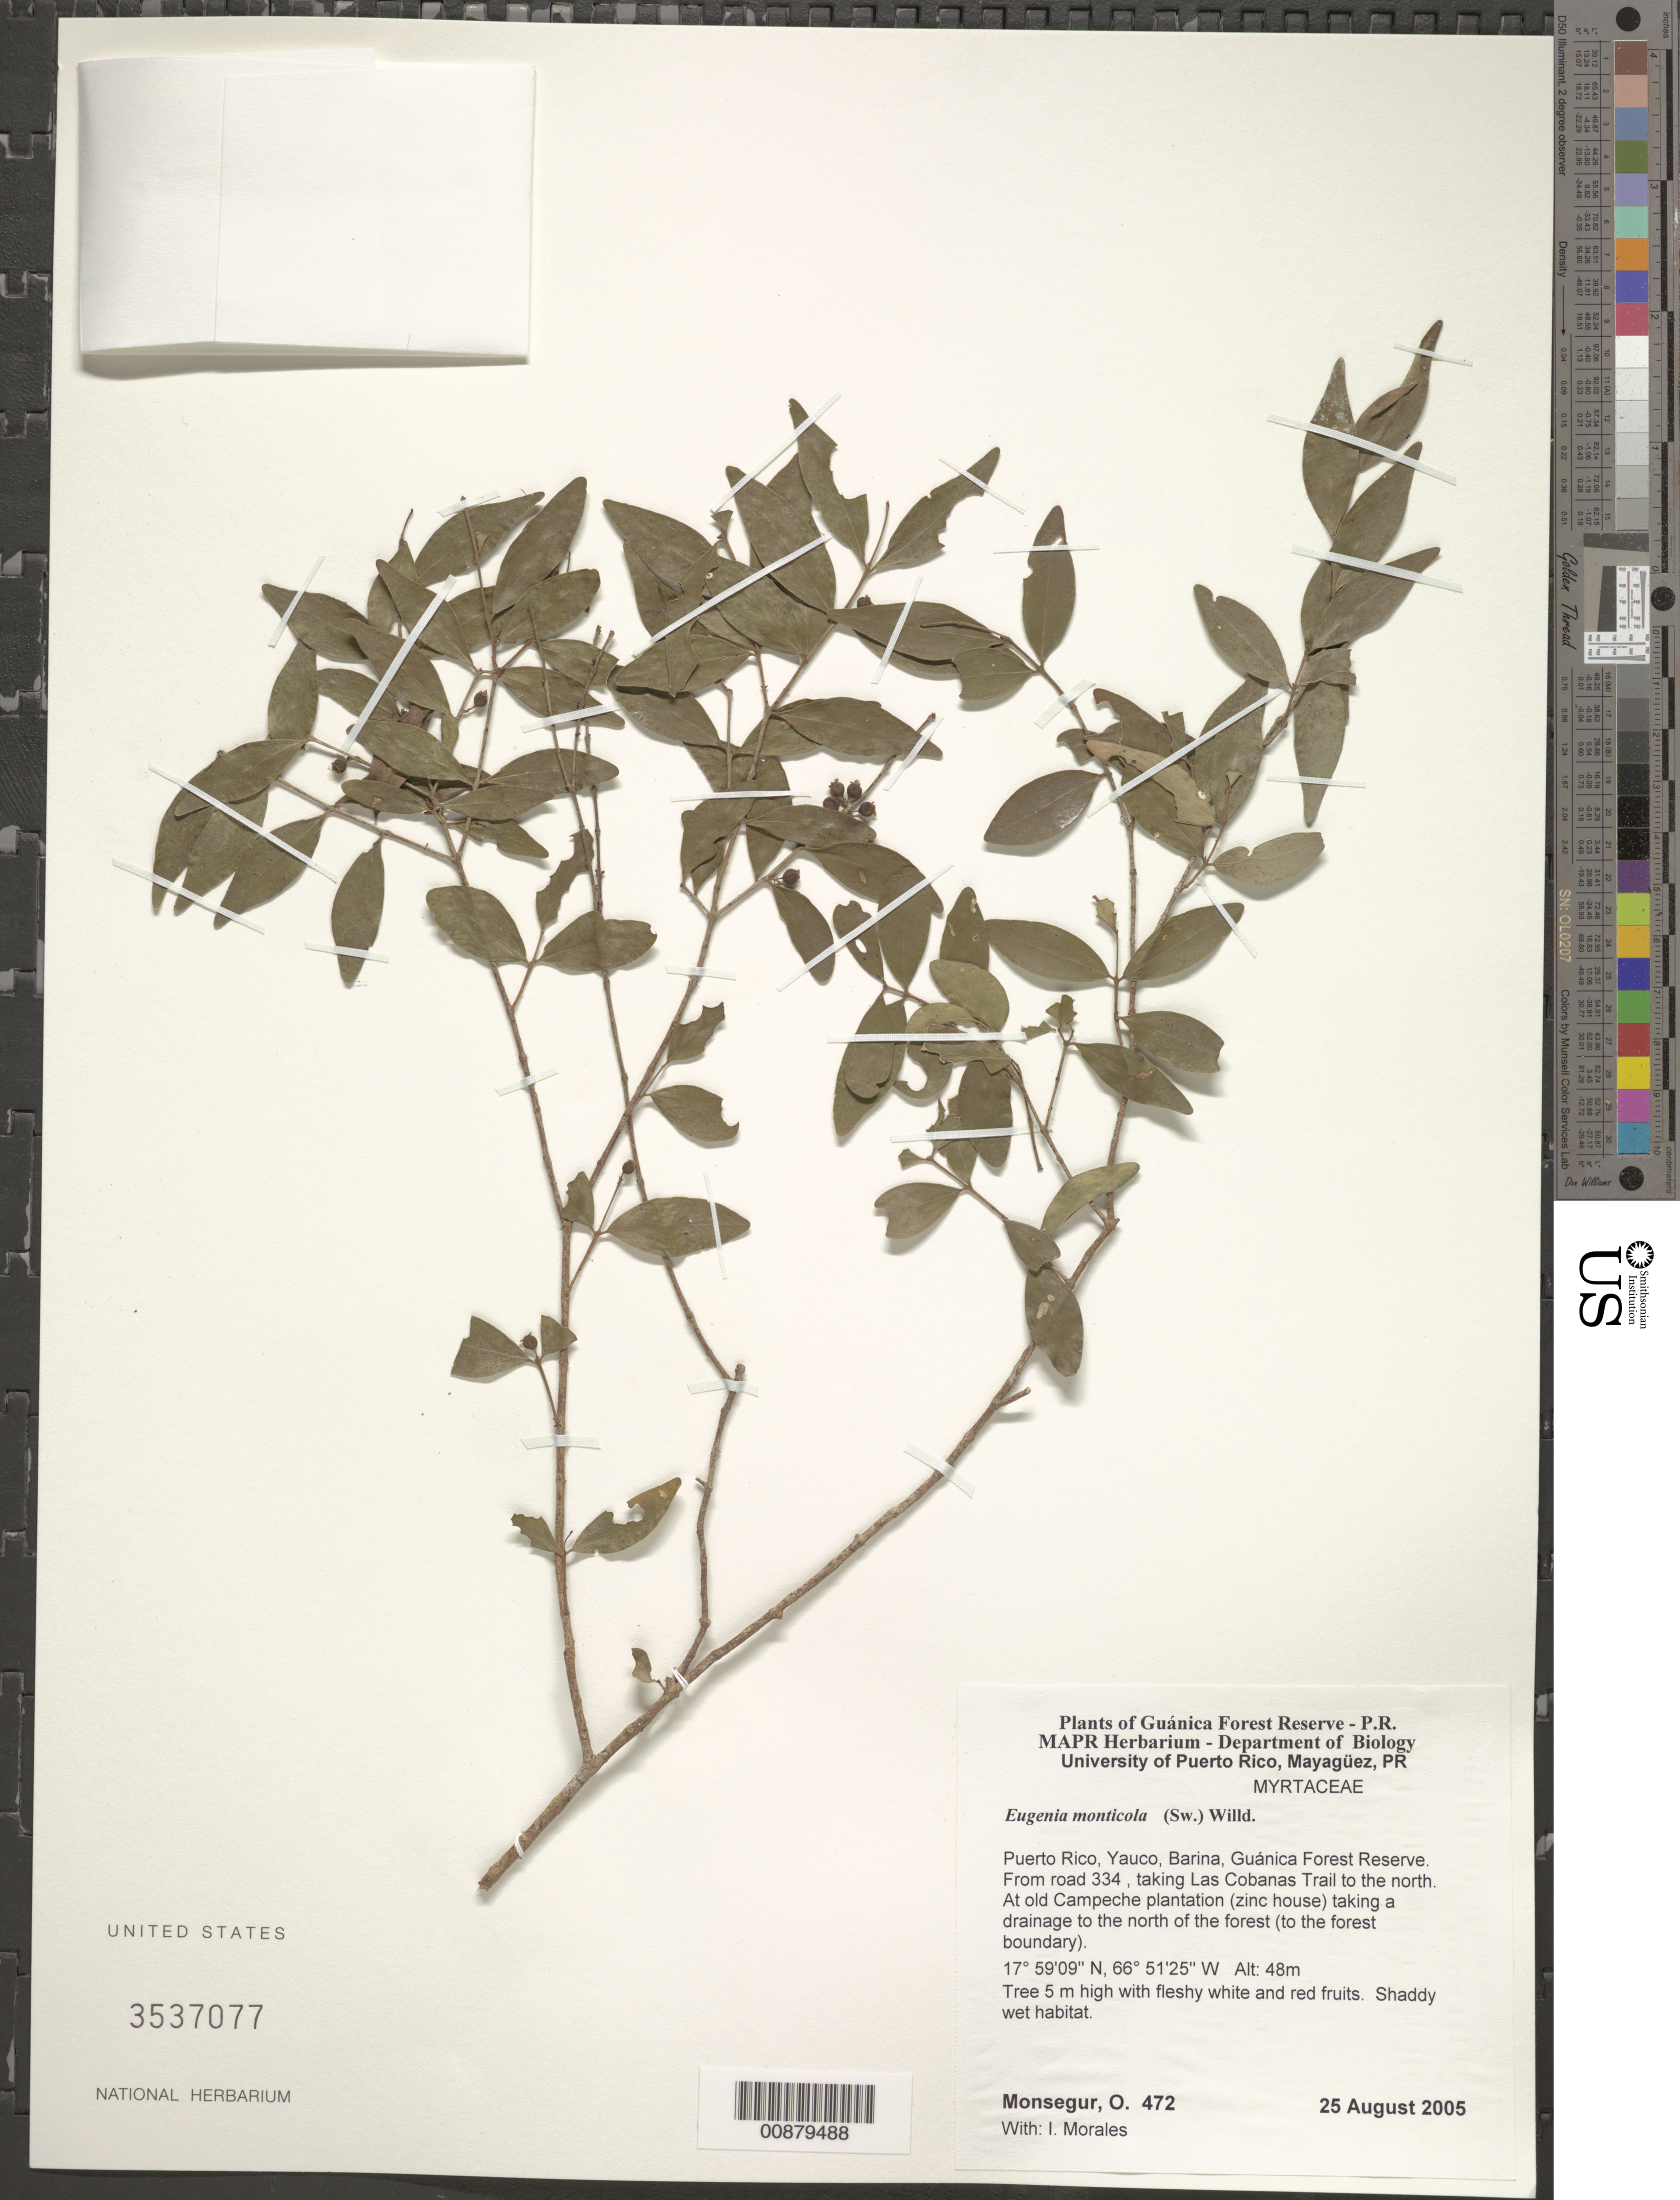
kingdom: Plantae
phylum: Tracheophyta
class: Magnoliopsida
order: Myrtales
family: Myrtaceae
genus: Eugenia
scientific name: Eugenia monticola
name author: (Sw.) DC.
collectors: O. Monsegur & I. Morales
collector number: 472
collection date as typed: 25 Aug 2005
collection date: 2005-08-25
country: Puerto Rico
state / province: Yauco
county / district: Barina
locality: Guánica Forest Reserve. From road 334 , taking Las Cobanas Trail to the north. At old Campeche plantation (zinc house) taking a drainage to the north of the forest (to the forest boundary).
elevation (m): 48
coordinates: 17.59085, 66.51248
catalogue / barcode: US 3537077